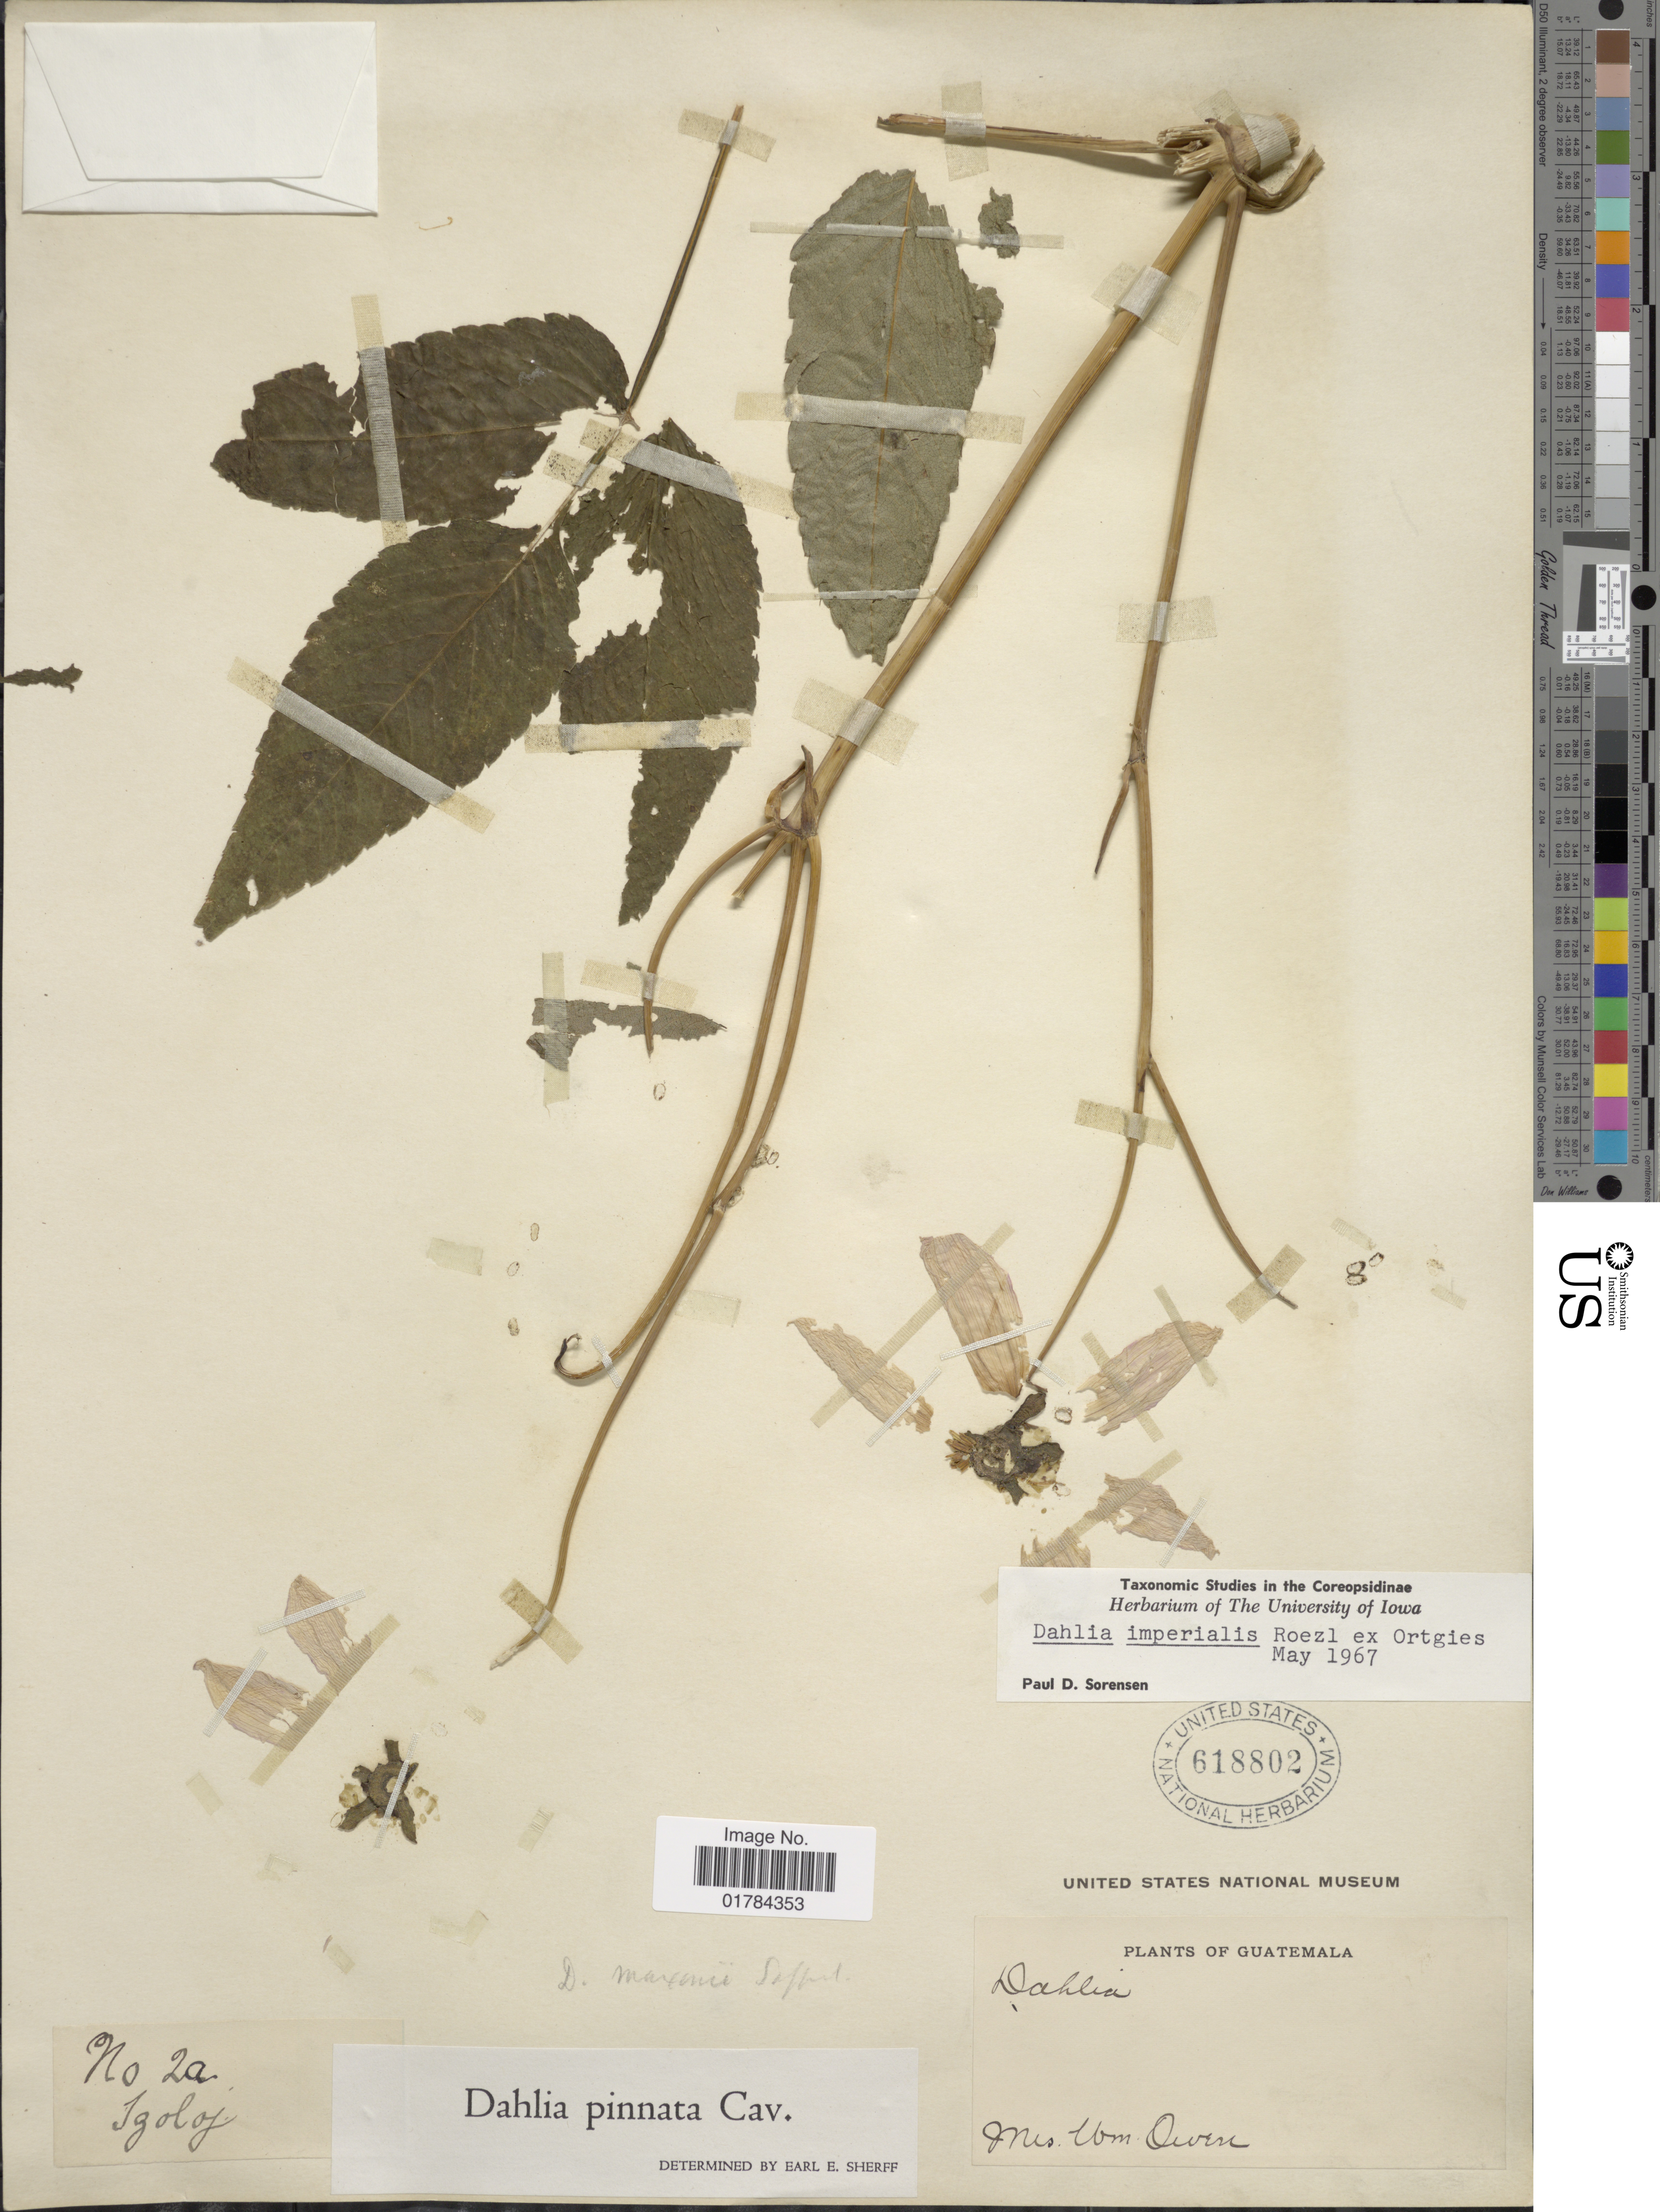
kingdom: Plantae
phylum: Tracheophyta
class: Magnoliopsida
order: Asterales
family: Asteraceae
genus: Dahlia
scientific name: Dahlia imperialis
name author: Roezl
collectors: U. Overe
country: Guatemala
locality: Tzalay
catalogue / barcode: US 618802